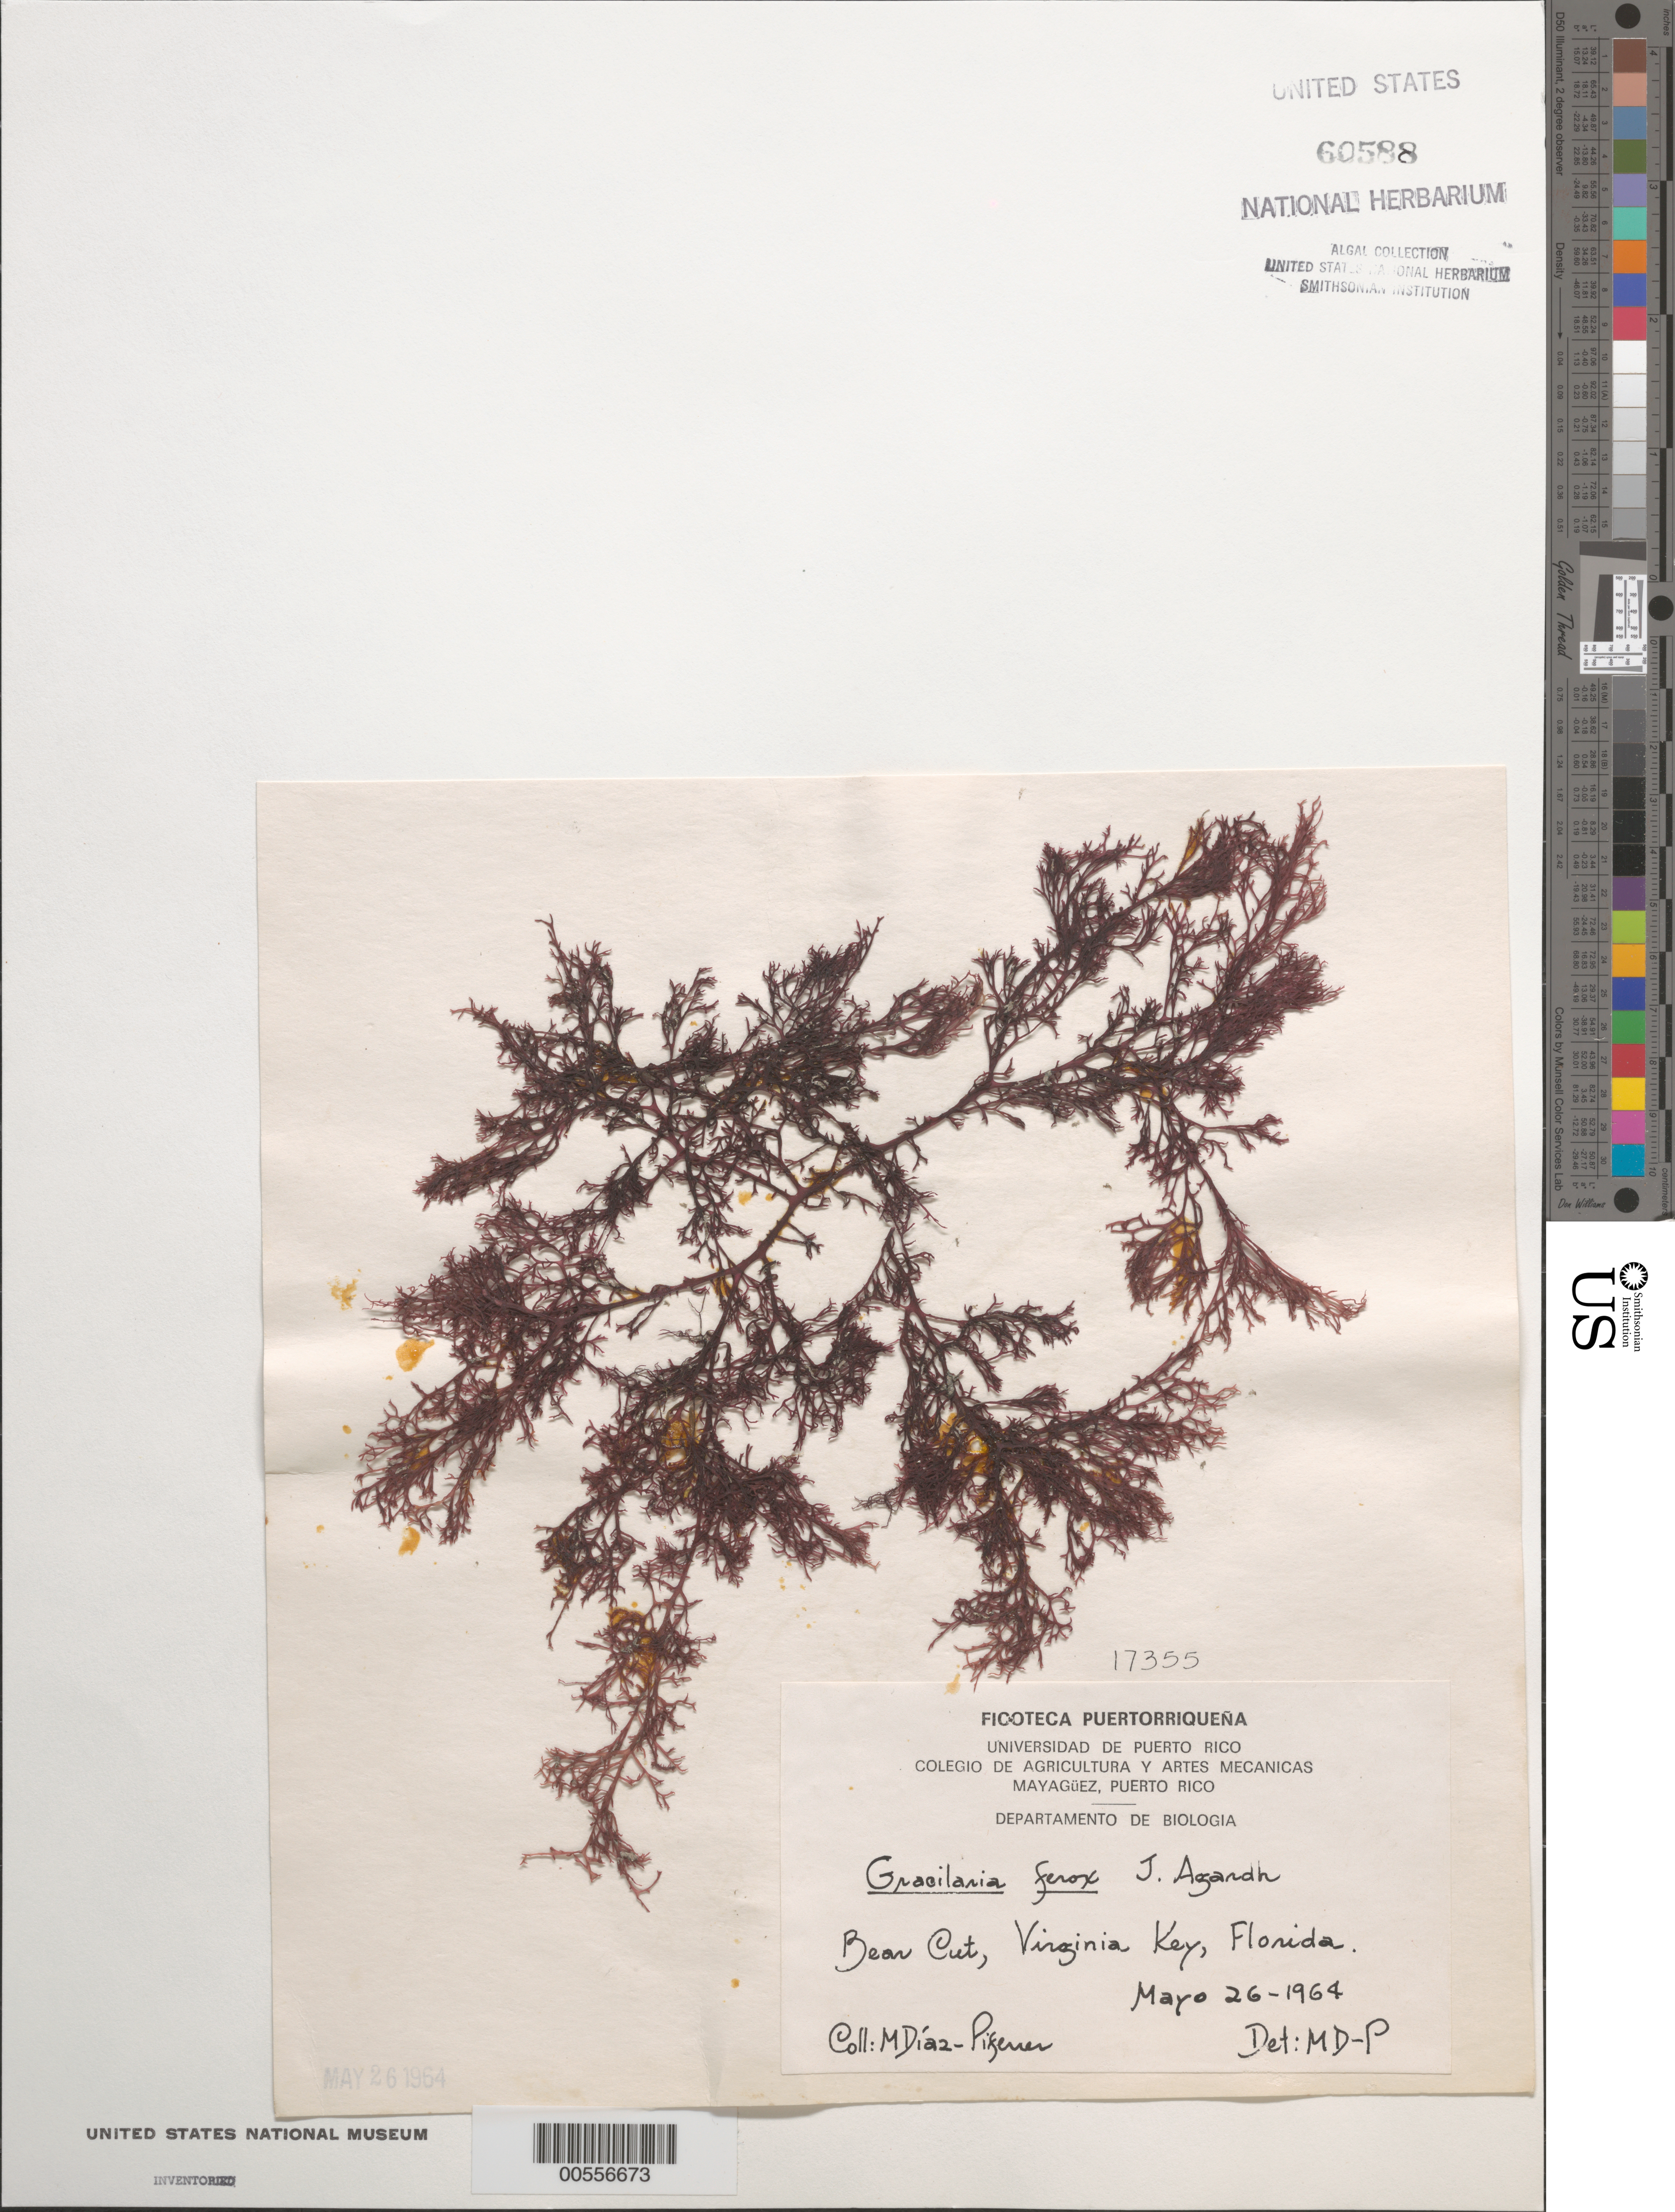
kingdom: Plantae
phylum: Rhodophyta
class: Florideophyceae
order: Gracilariales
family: Gracilariaceae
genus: Gracilaria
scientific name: Gracilaria ferox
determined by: Diaz-Piferrer, M.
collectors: M. Diaz-Piferrer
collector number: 17355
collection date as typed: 26 May 1964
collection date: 1964-05-26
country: United States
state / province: Florida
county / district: Miami-Dade County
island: Virginia Key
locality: Bear Cut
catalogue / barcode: US 60588